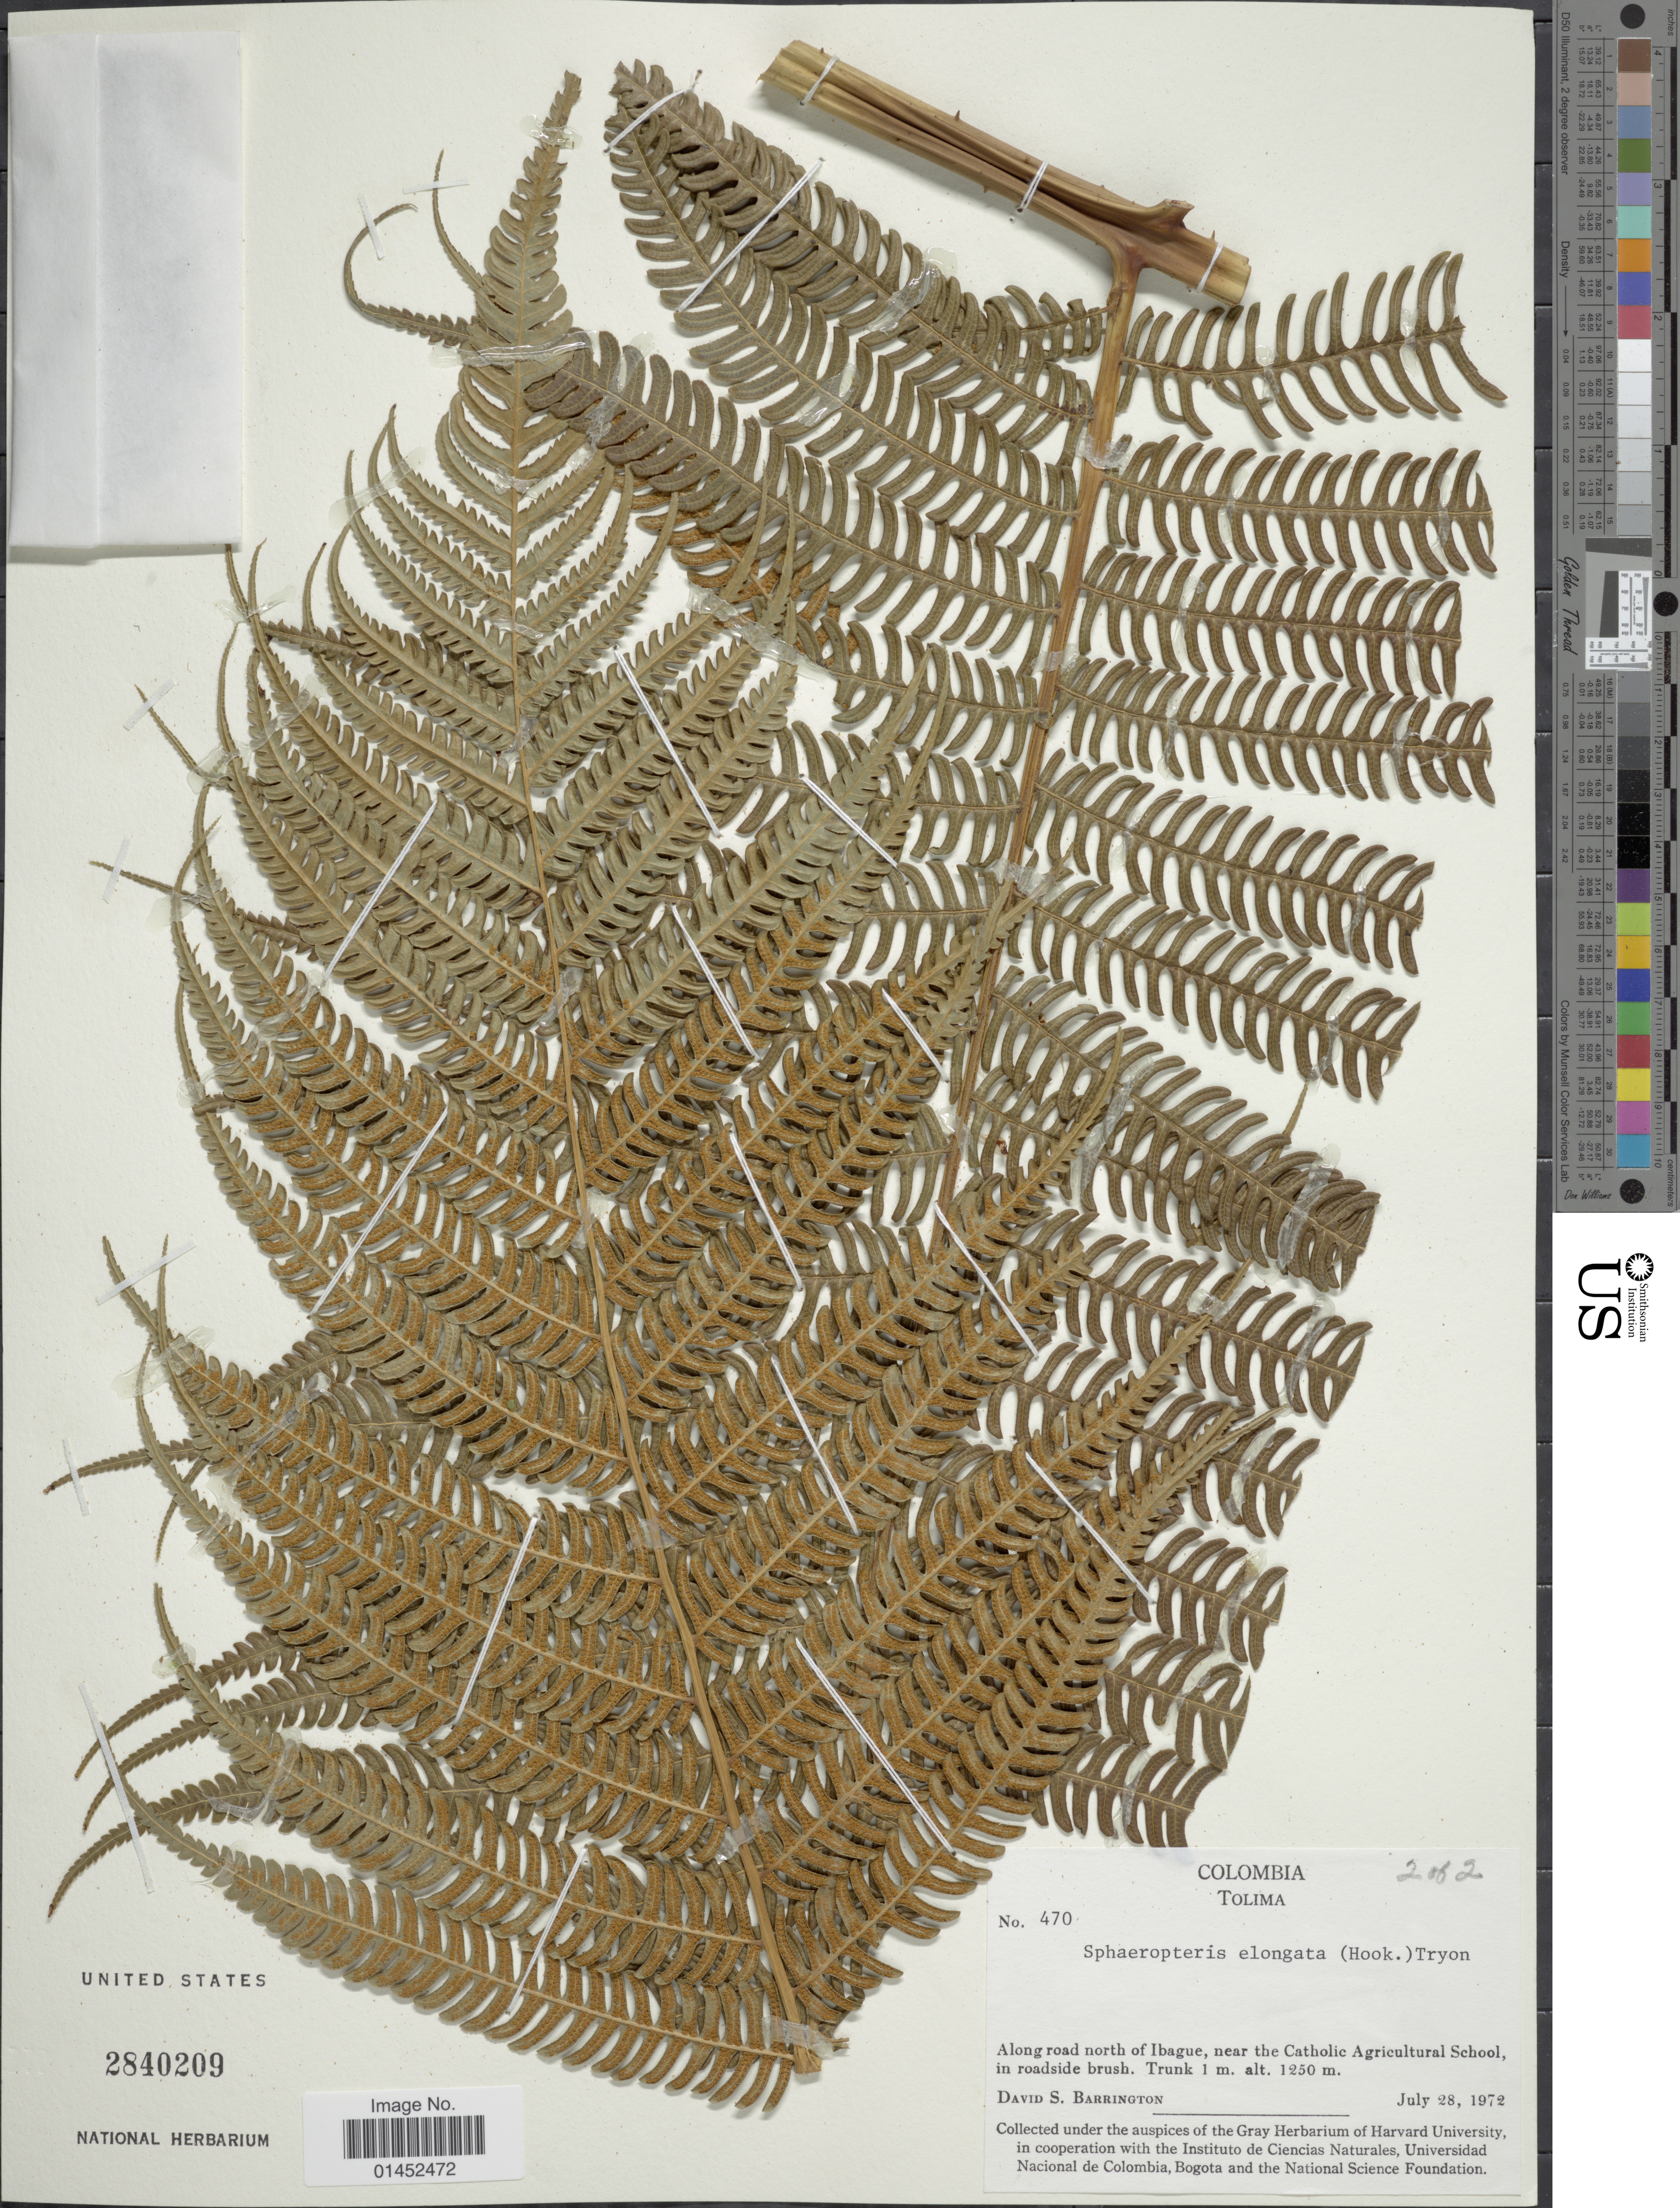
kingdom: Plantae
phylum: Tracheophyta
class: Polypodiopsida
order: Cyatheales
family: Cyatheaceae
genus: Cyathea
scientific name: Cyathea poeppigii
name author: (Hook.) Domin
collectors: D. S. Barrington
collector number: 470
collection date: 1972-07-28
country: Colombia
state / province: Tolima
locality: Along road north of Ibague, near the Catholic Agricultural School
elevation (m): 1250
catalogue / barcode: US 2840209